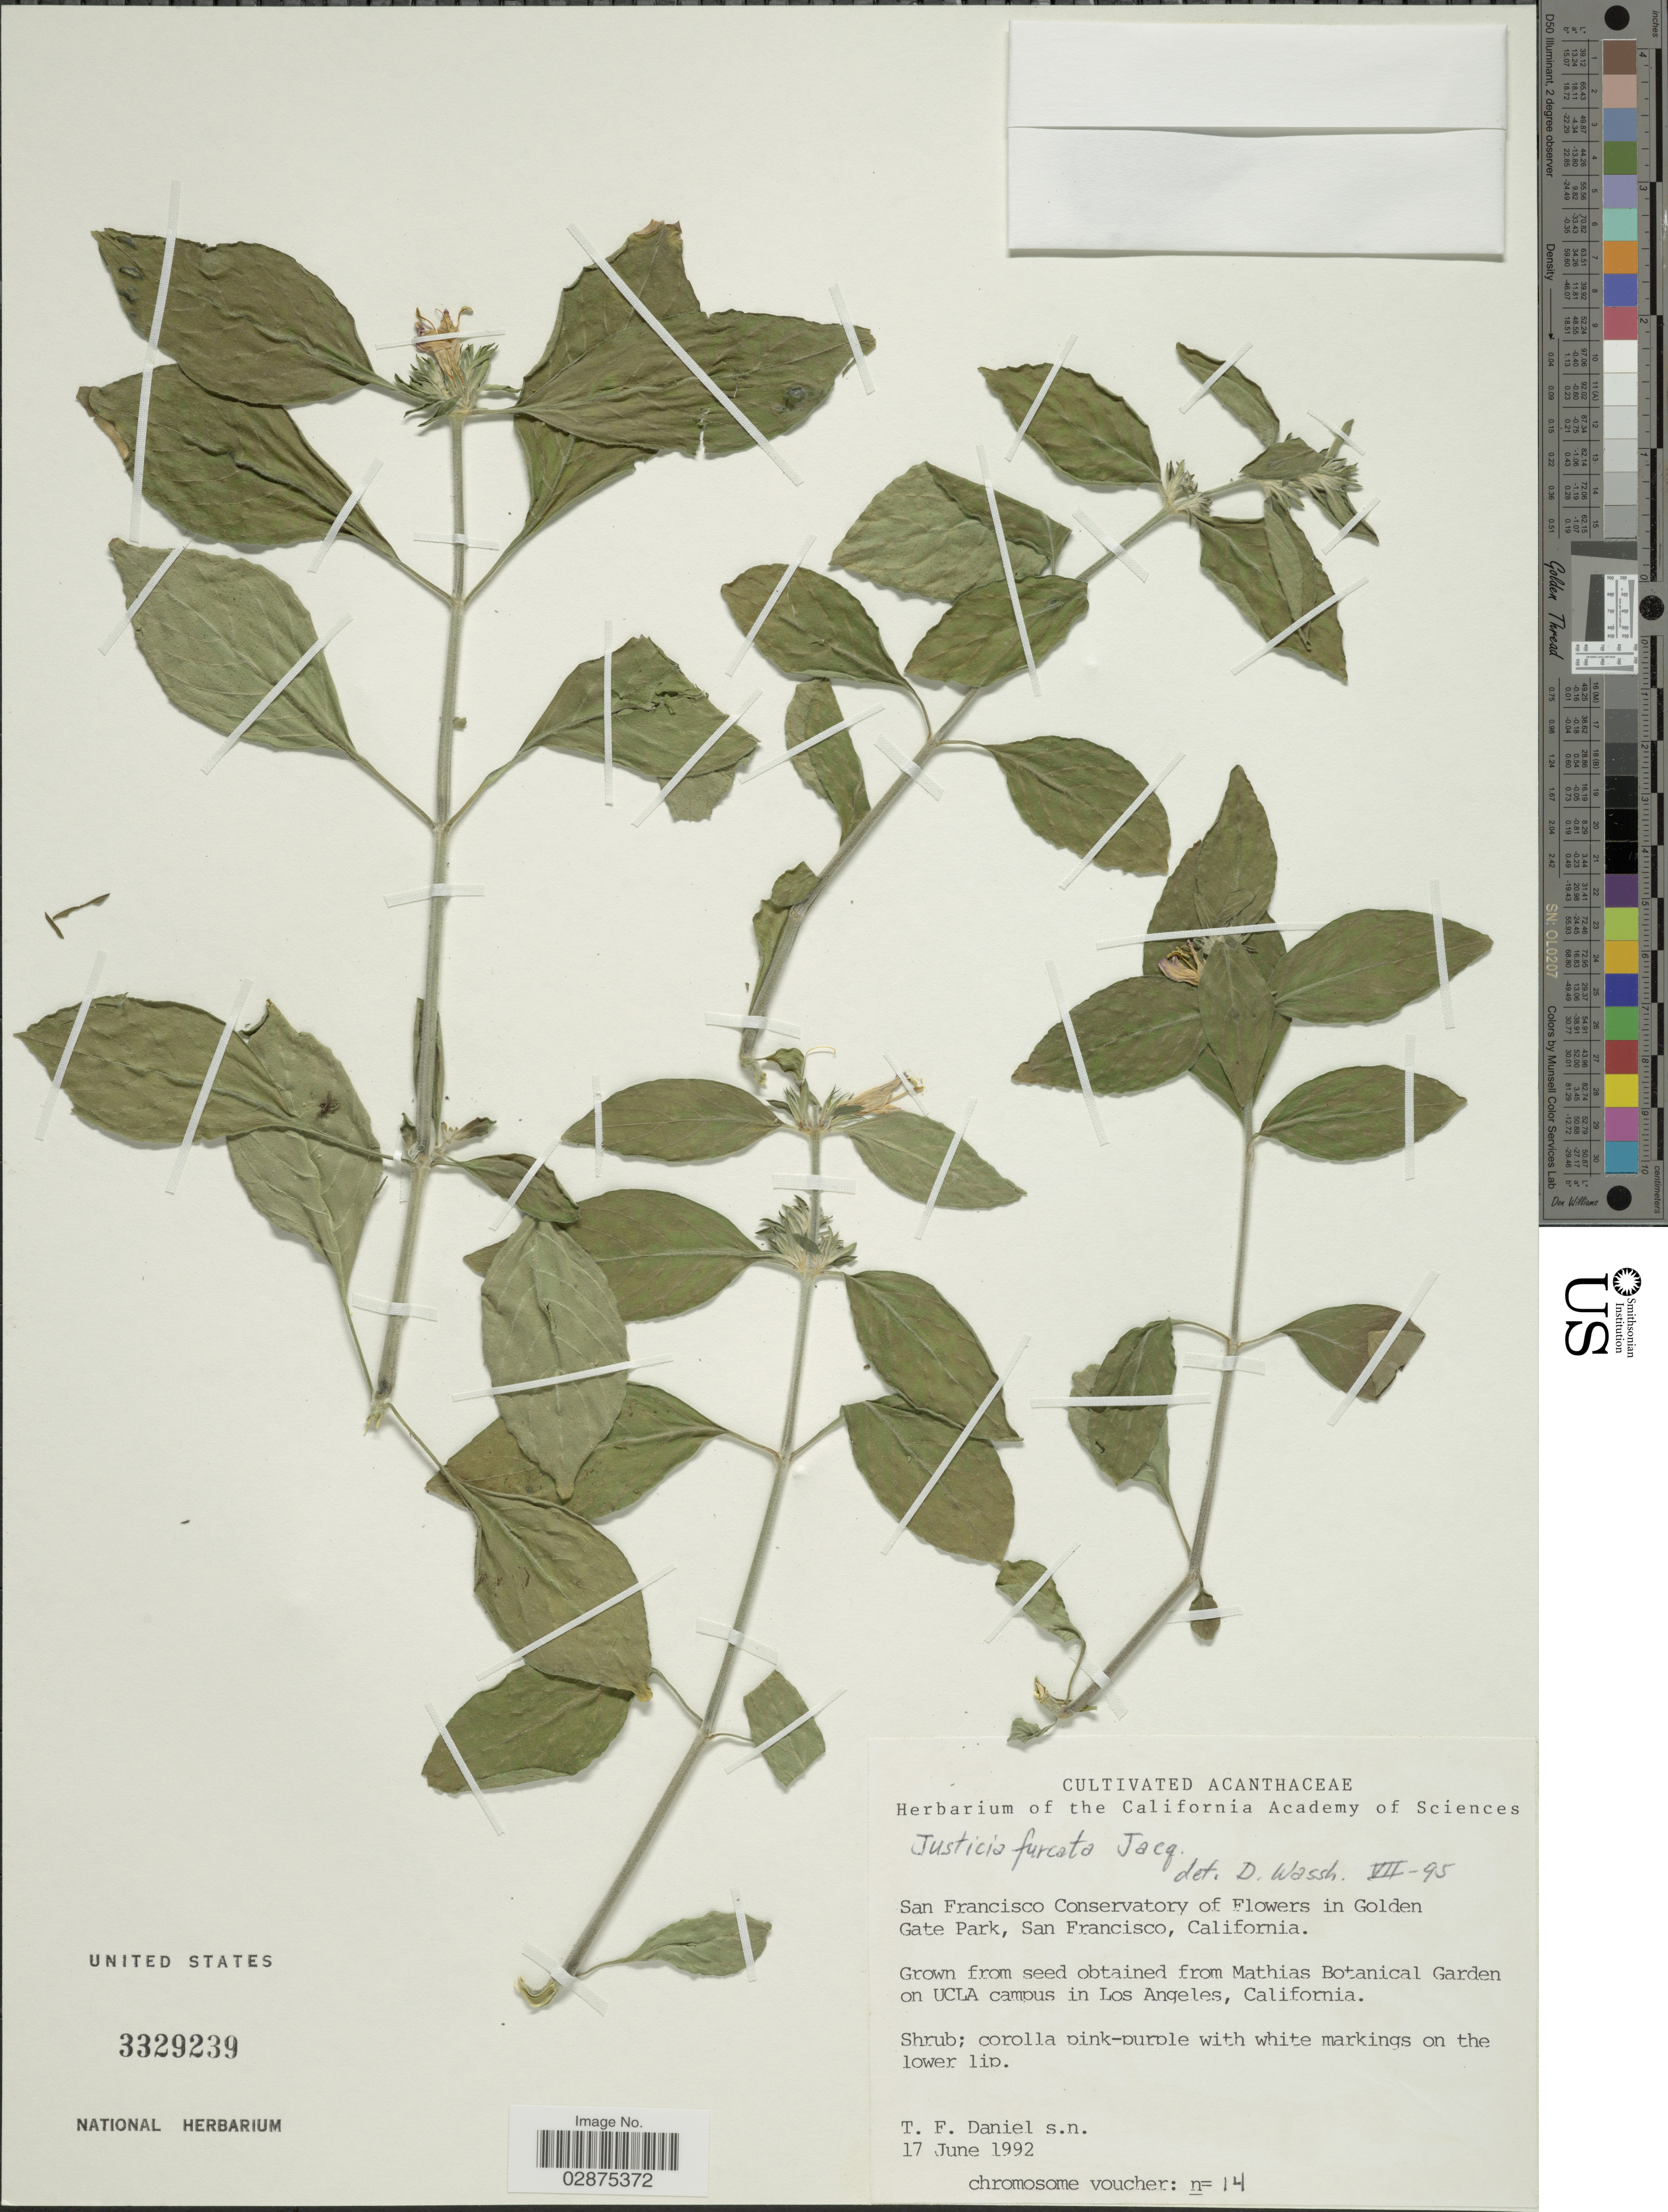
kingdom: Plantae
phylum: Tracheophyta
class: Magnoliopsida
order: Lamiales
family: Acanthaceae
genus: Justicia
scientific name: Justicia furcata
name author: Lam.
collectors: T. F. Daniel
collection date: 1992-06-17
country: United States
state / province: California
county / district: Los Angeles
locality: Grown from seed obtained from Mathias Botanical Garden on UCLA campus in Los Angeles.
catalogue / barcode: US 3329239